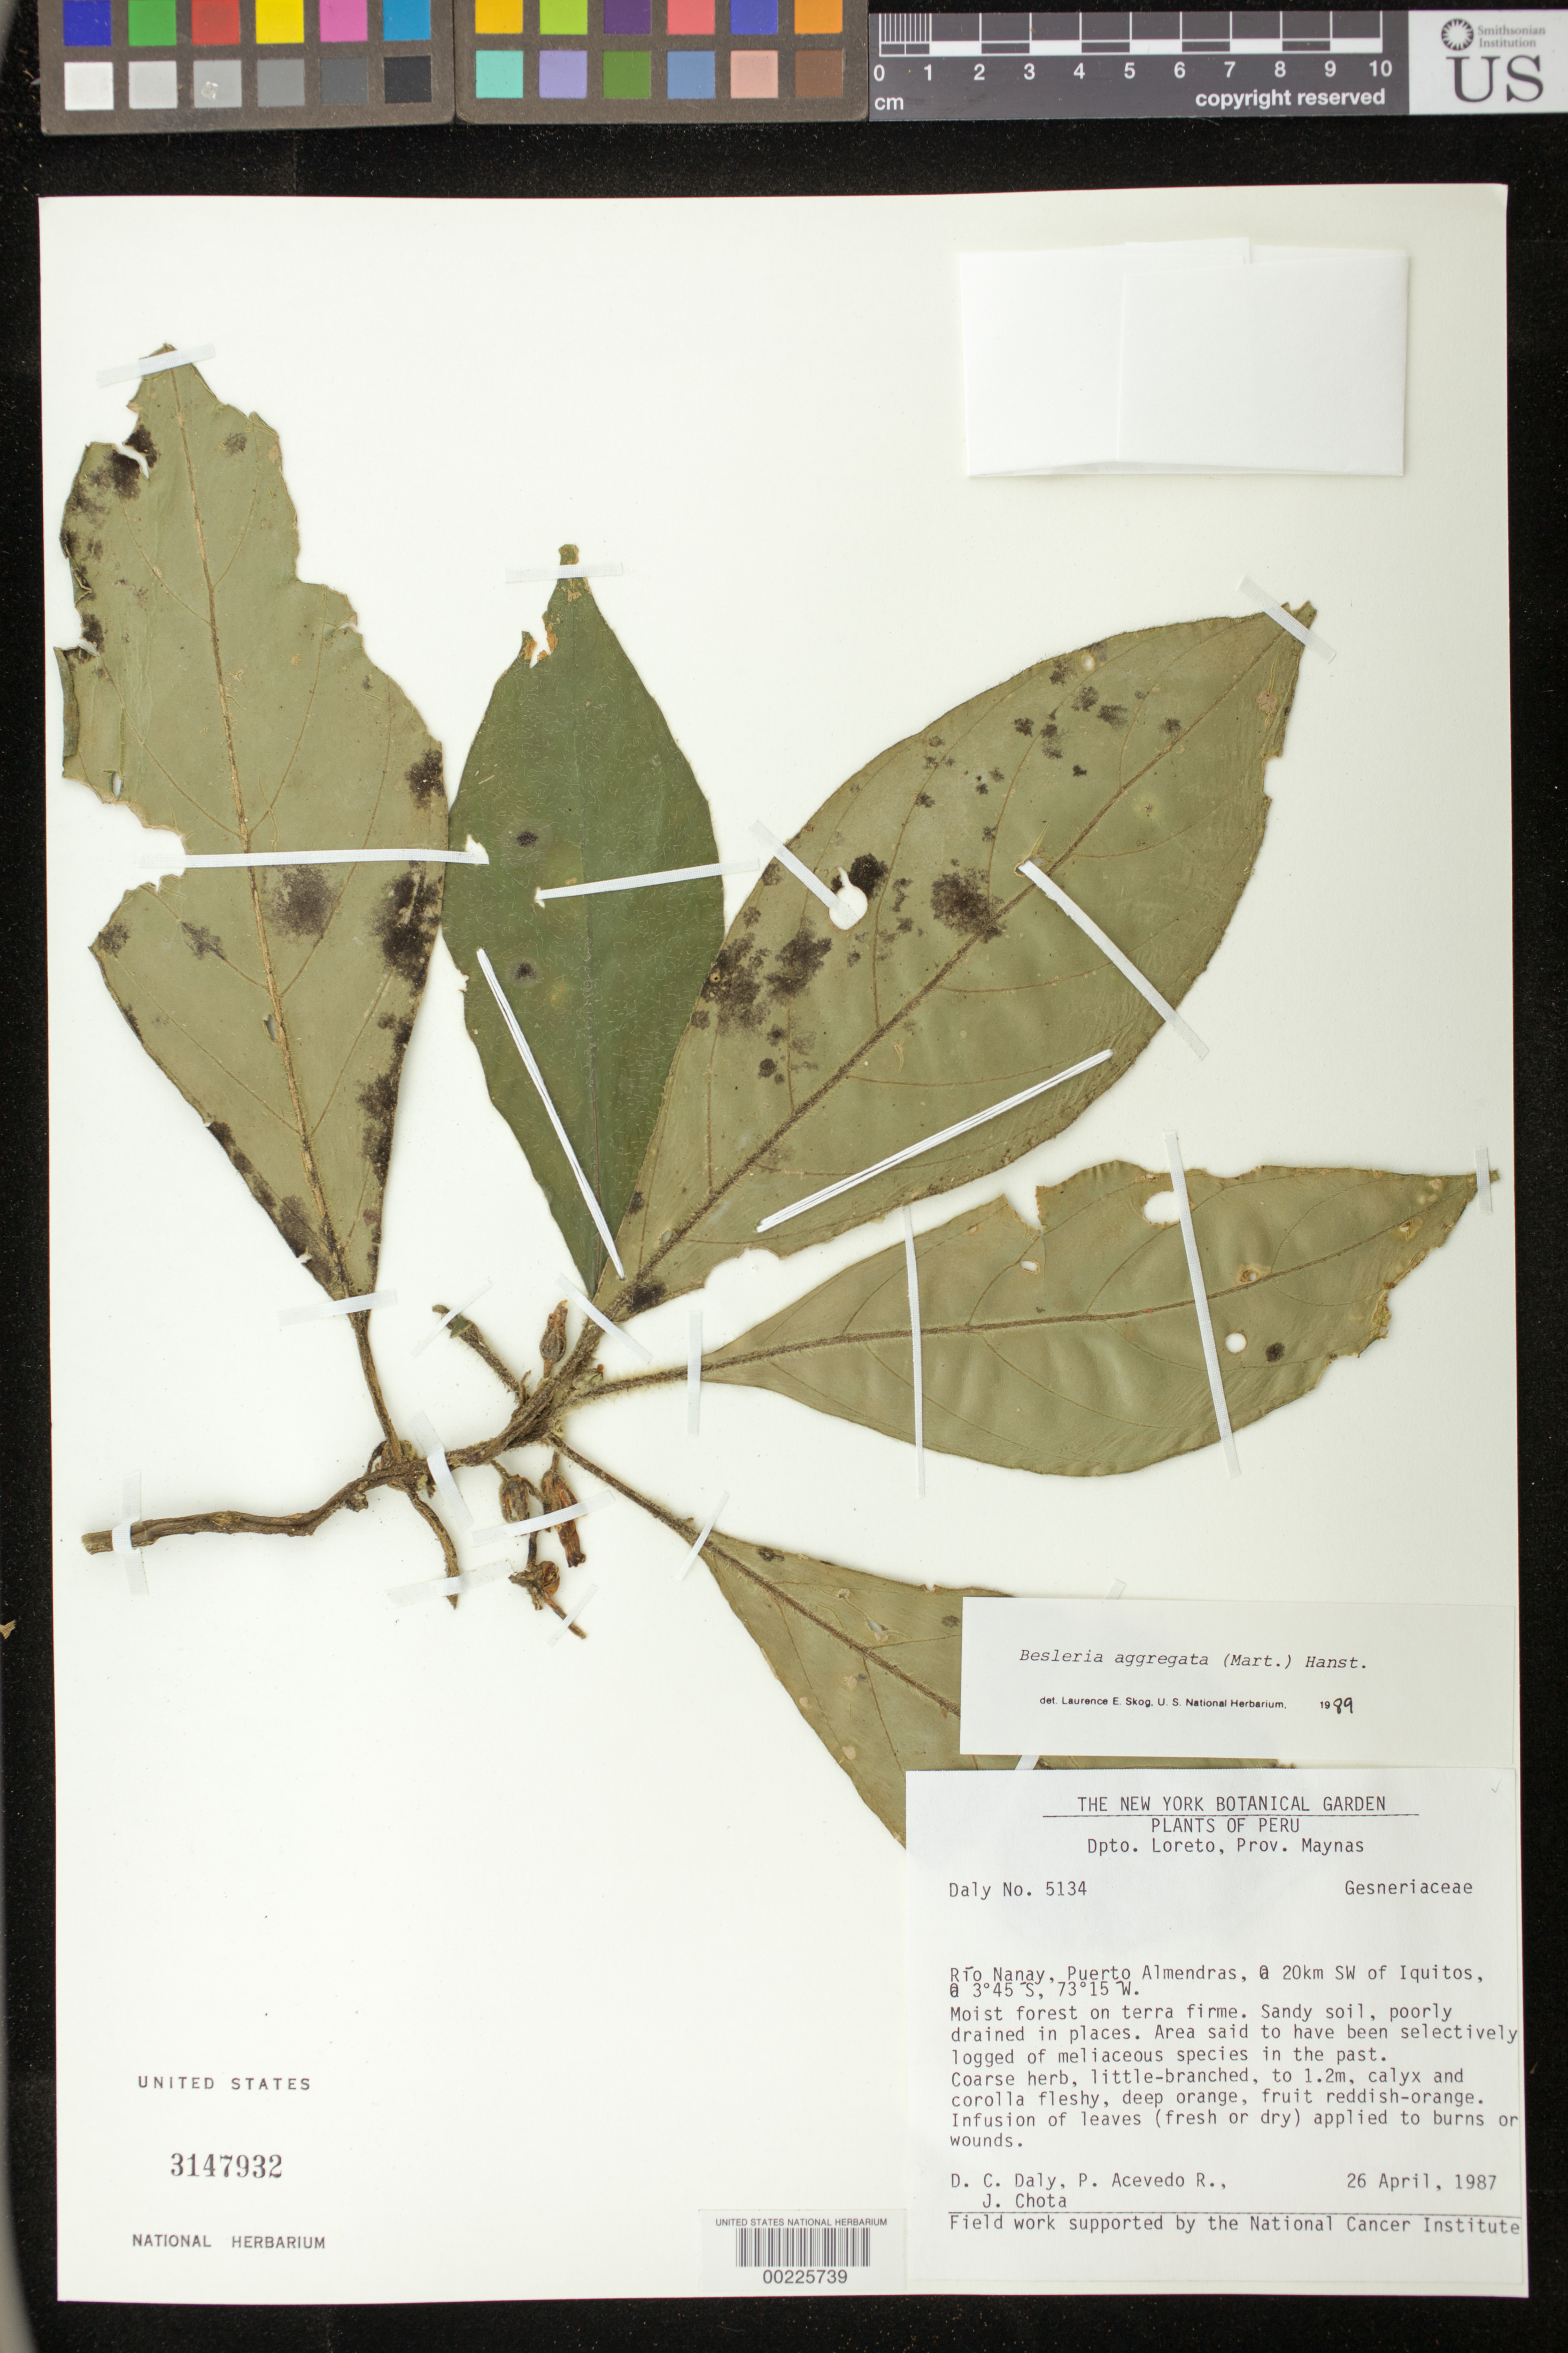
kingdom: Plantae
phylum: Tracheophyta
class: Magnoliopsida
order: Lamiales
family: Gesneriaceae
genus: Besleria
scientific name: Besleria aggregata var. aggregata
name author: (Mart.) Hanst.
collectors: D. C. Daly & et al.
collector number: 5134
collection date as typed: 26 Apr 1987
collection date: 1987-04-26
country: Peru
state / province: Loreto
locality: Prov. Maynas; Rio Nanay, Puerto Almendras, 20 km SW of Iquitos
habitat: Moist forest on terra firme, sandy soil, ...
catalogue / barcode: US 3147932